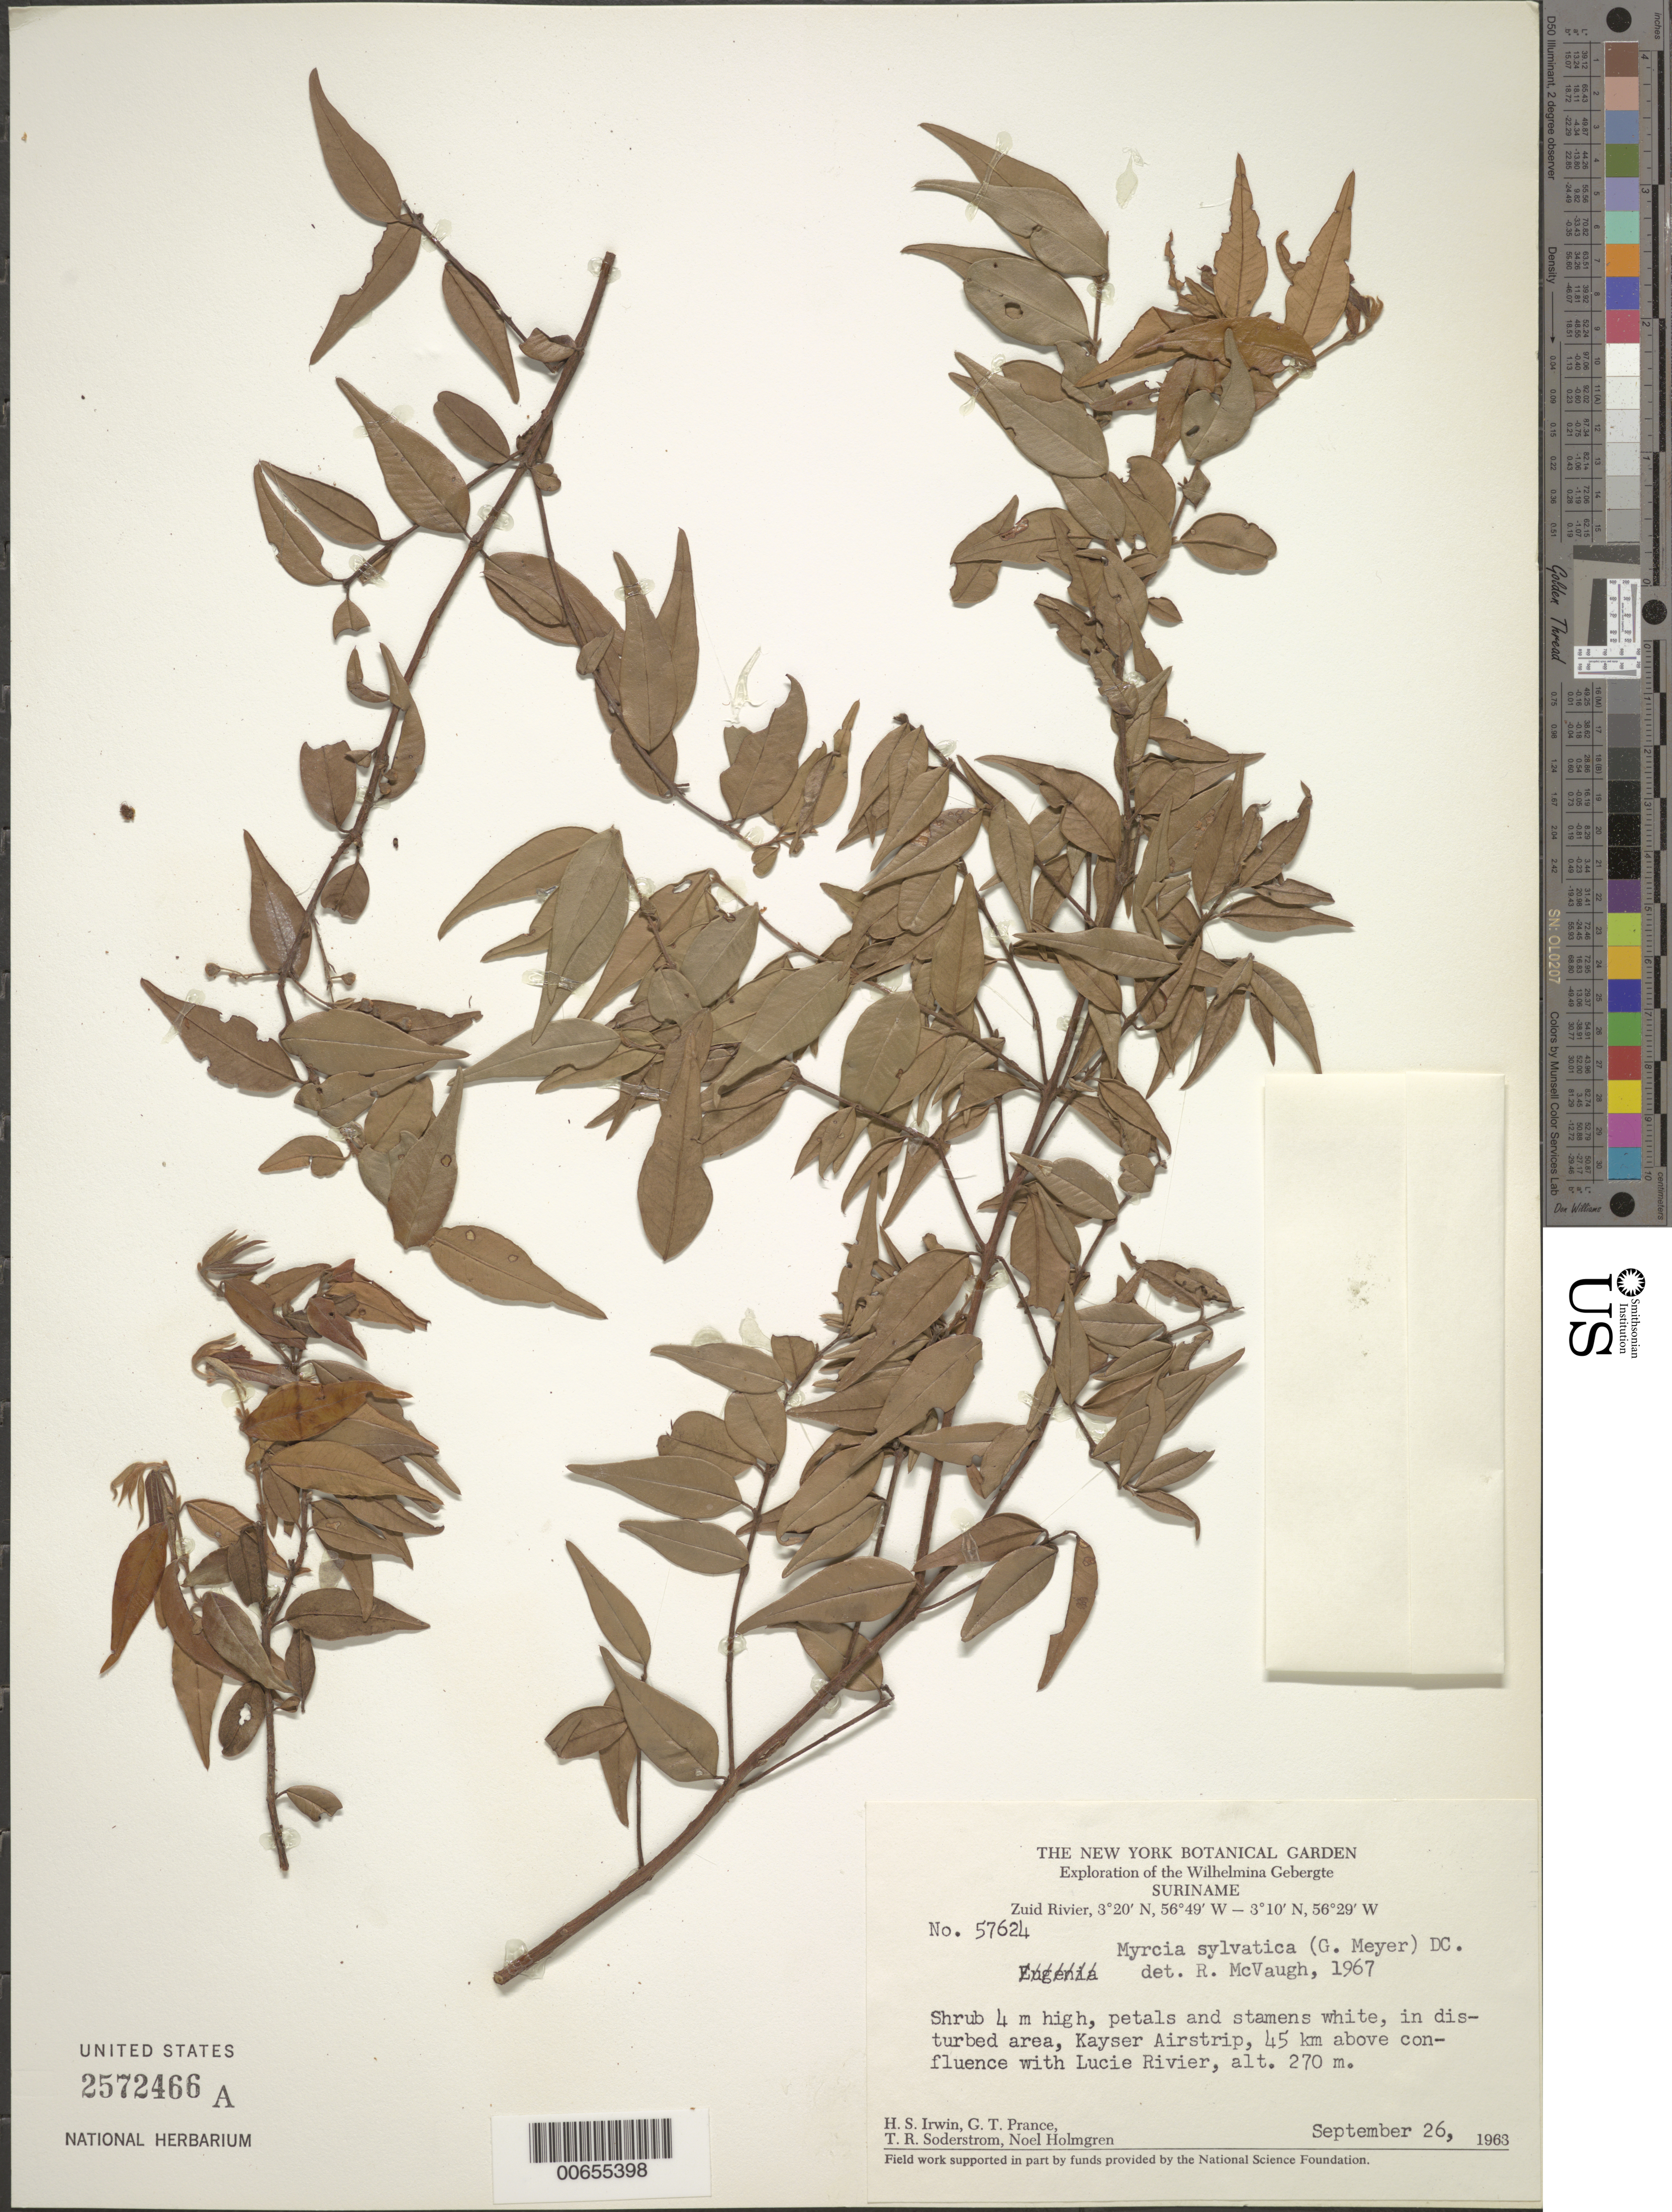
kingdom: Plantae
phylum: Tracheophyta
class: Magnoliopsida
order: Myrtales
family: Myrtaceae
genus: Myrcia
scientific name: Myrcia sylvatica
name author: (G. Mey.) DC.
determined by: McVaugh, R.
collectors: H. Irwin, G. T. Prance, T. R. Soderstrom & N. H. Holmgren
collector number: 57624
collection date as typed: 26-Sep-63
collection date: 1963-09-26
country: Suriname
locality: Kayser Airstrip, Zuid R., 45 km above confl. with Lucie R., Wilhelmina Gebergte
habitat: Disturbed area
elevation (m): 270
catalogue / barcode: US 2572466A